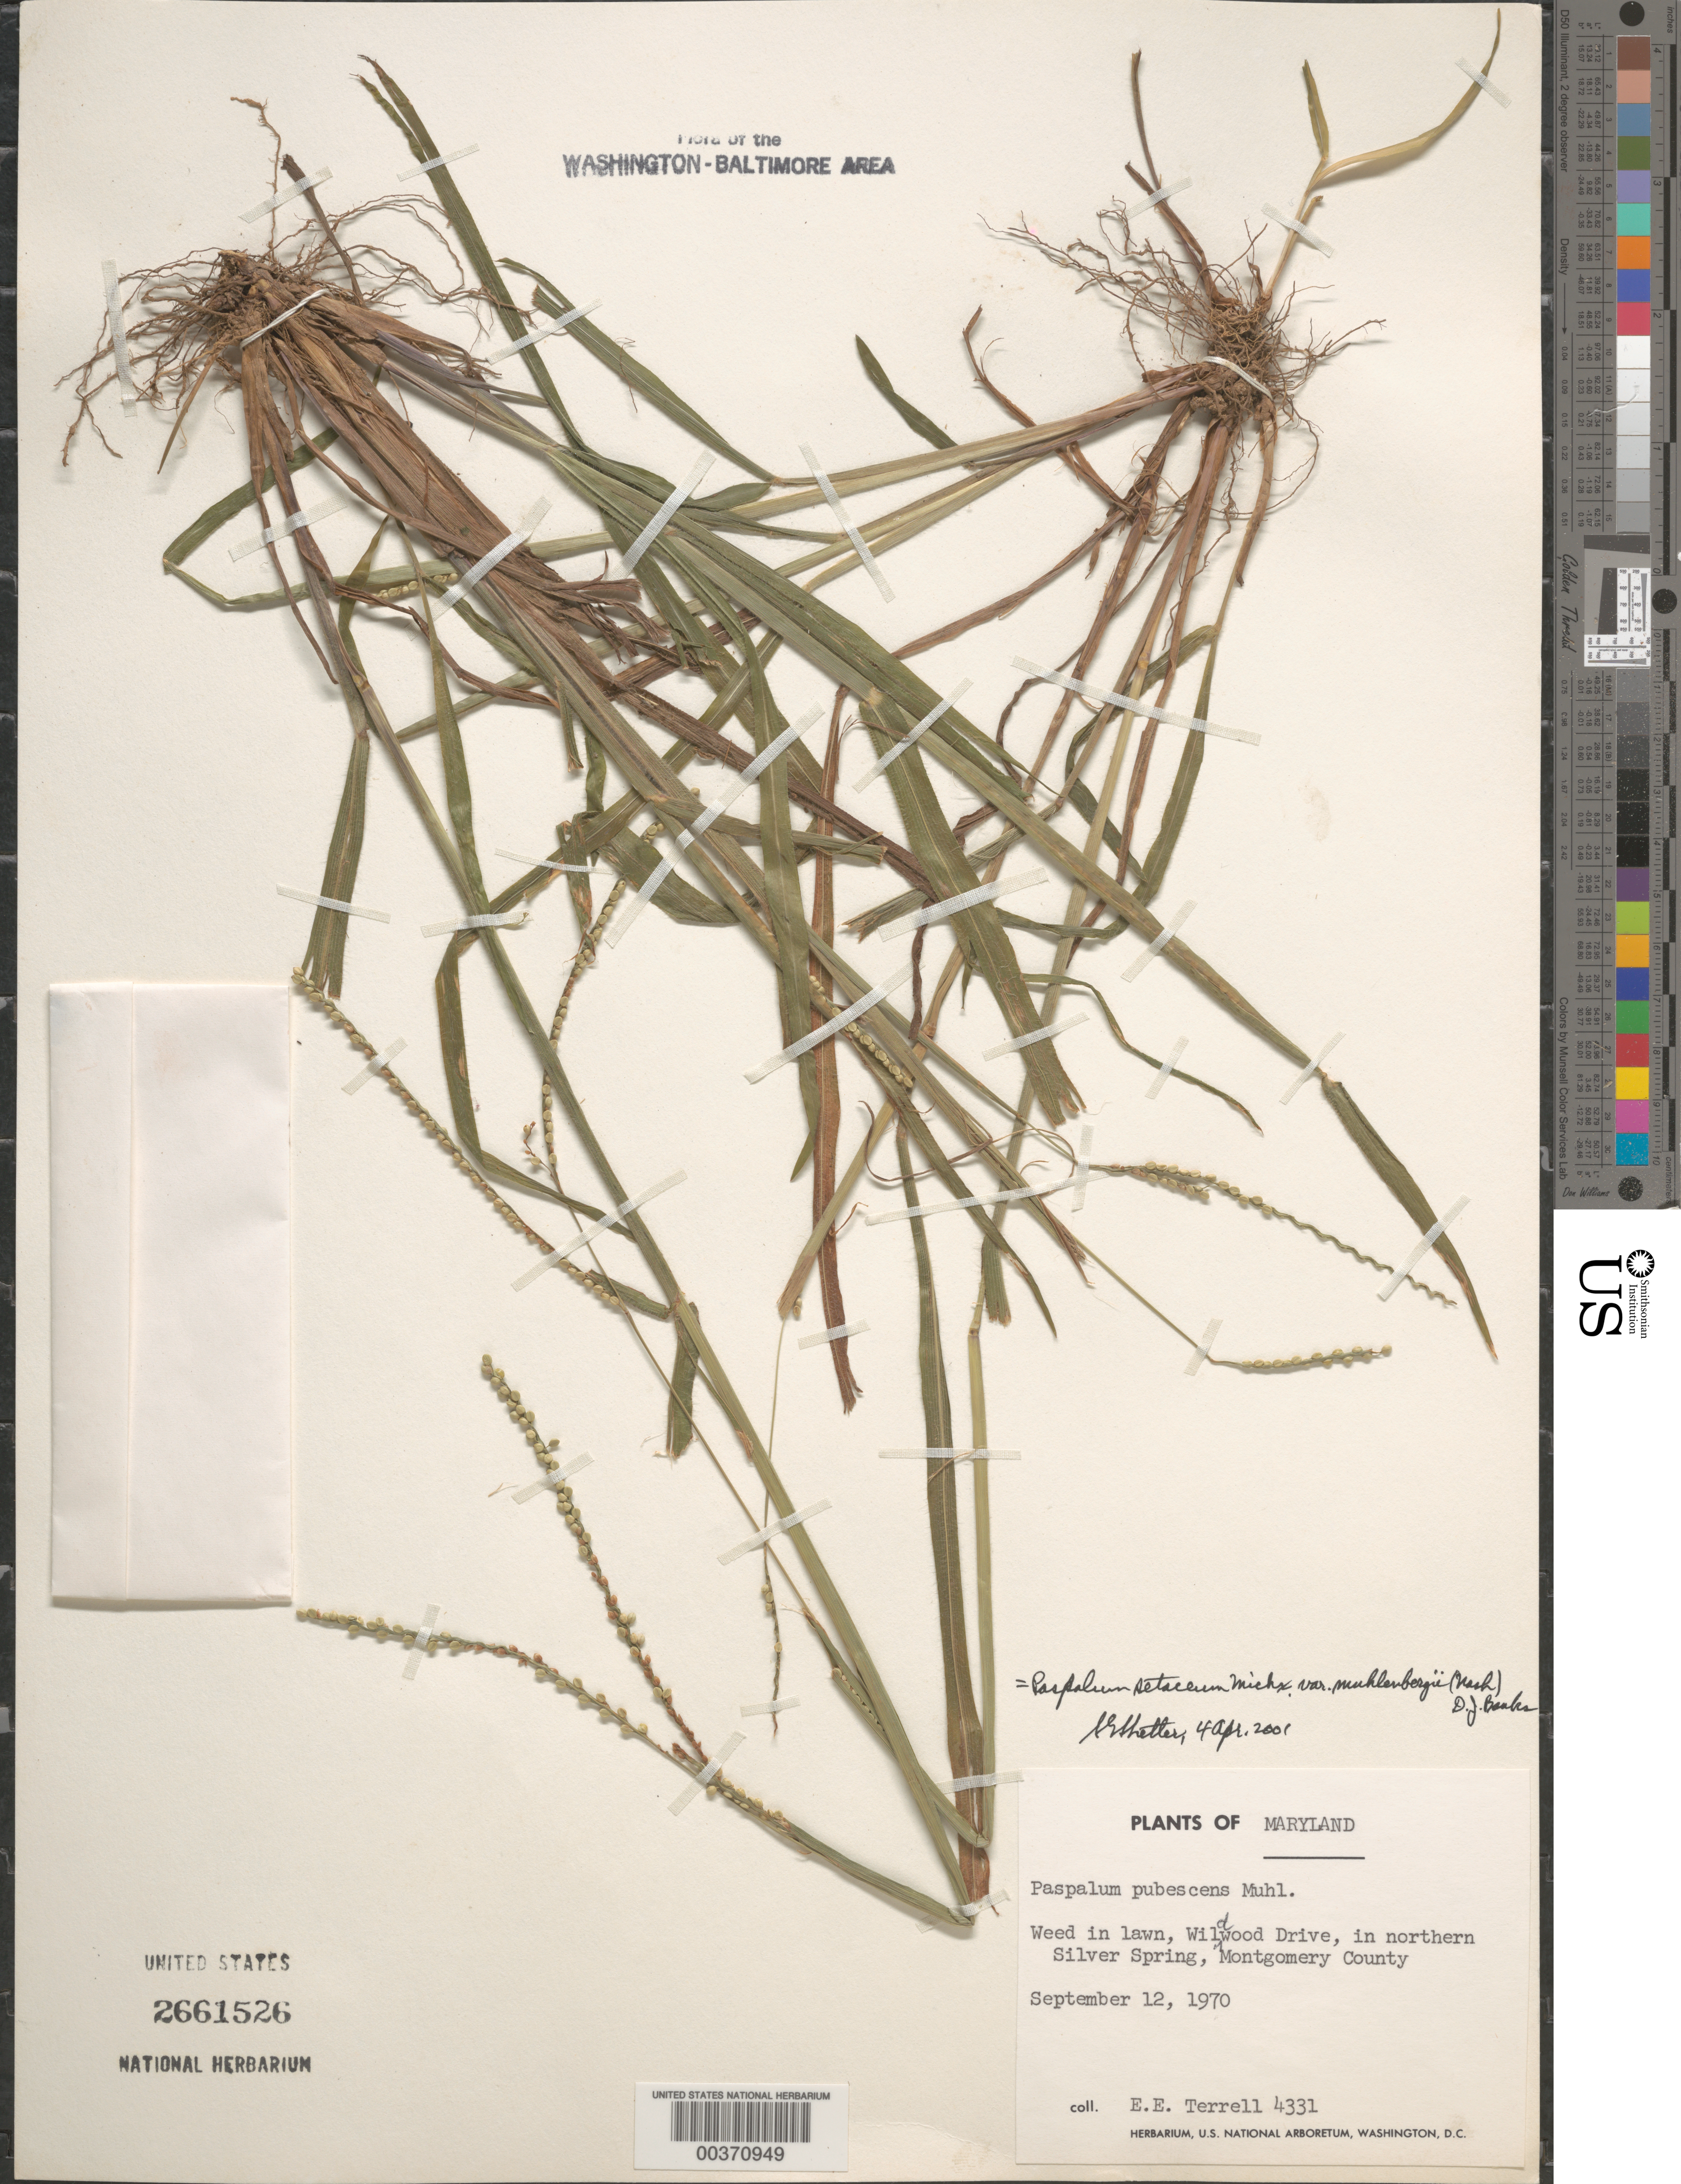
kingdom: Plantae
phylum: Tracheophyta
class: Liliopsida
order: Poales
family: Poaceae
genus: Paspalum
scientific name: Paspalum setaceum var. muhlenbergii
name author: (Nash) D.J. Banks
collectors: E. E. Terrell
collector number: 4331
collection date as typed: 12 Sep 1970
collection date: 1970-09-12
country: United States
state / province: Maryland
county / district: Montgomery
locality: Wildwood Dr. in northern Silver Spring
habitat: Weed in lawn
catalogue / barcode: US 2661526